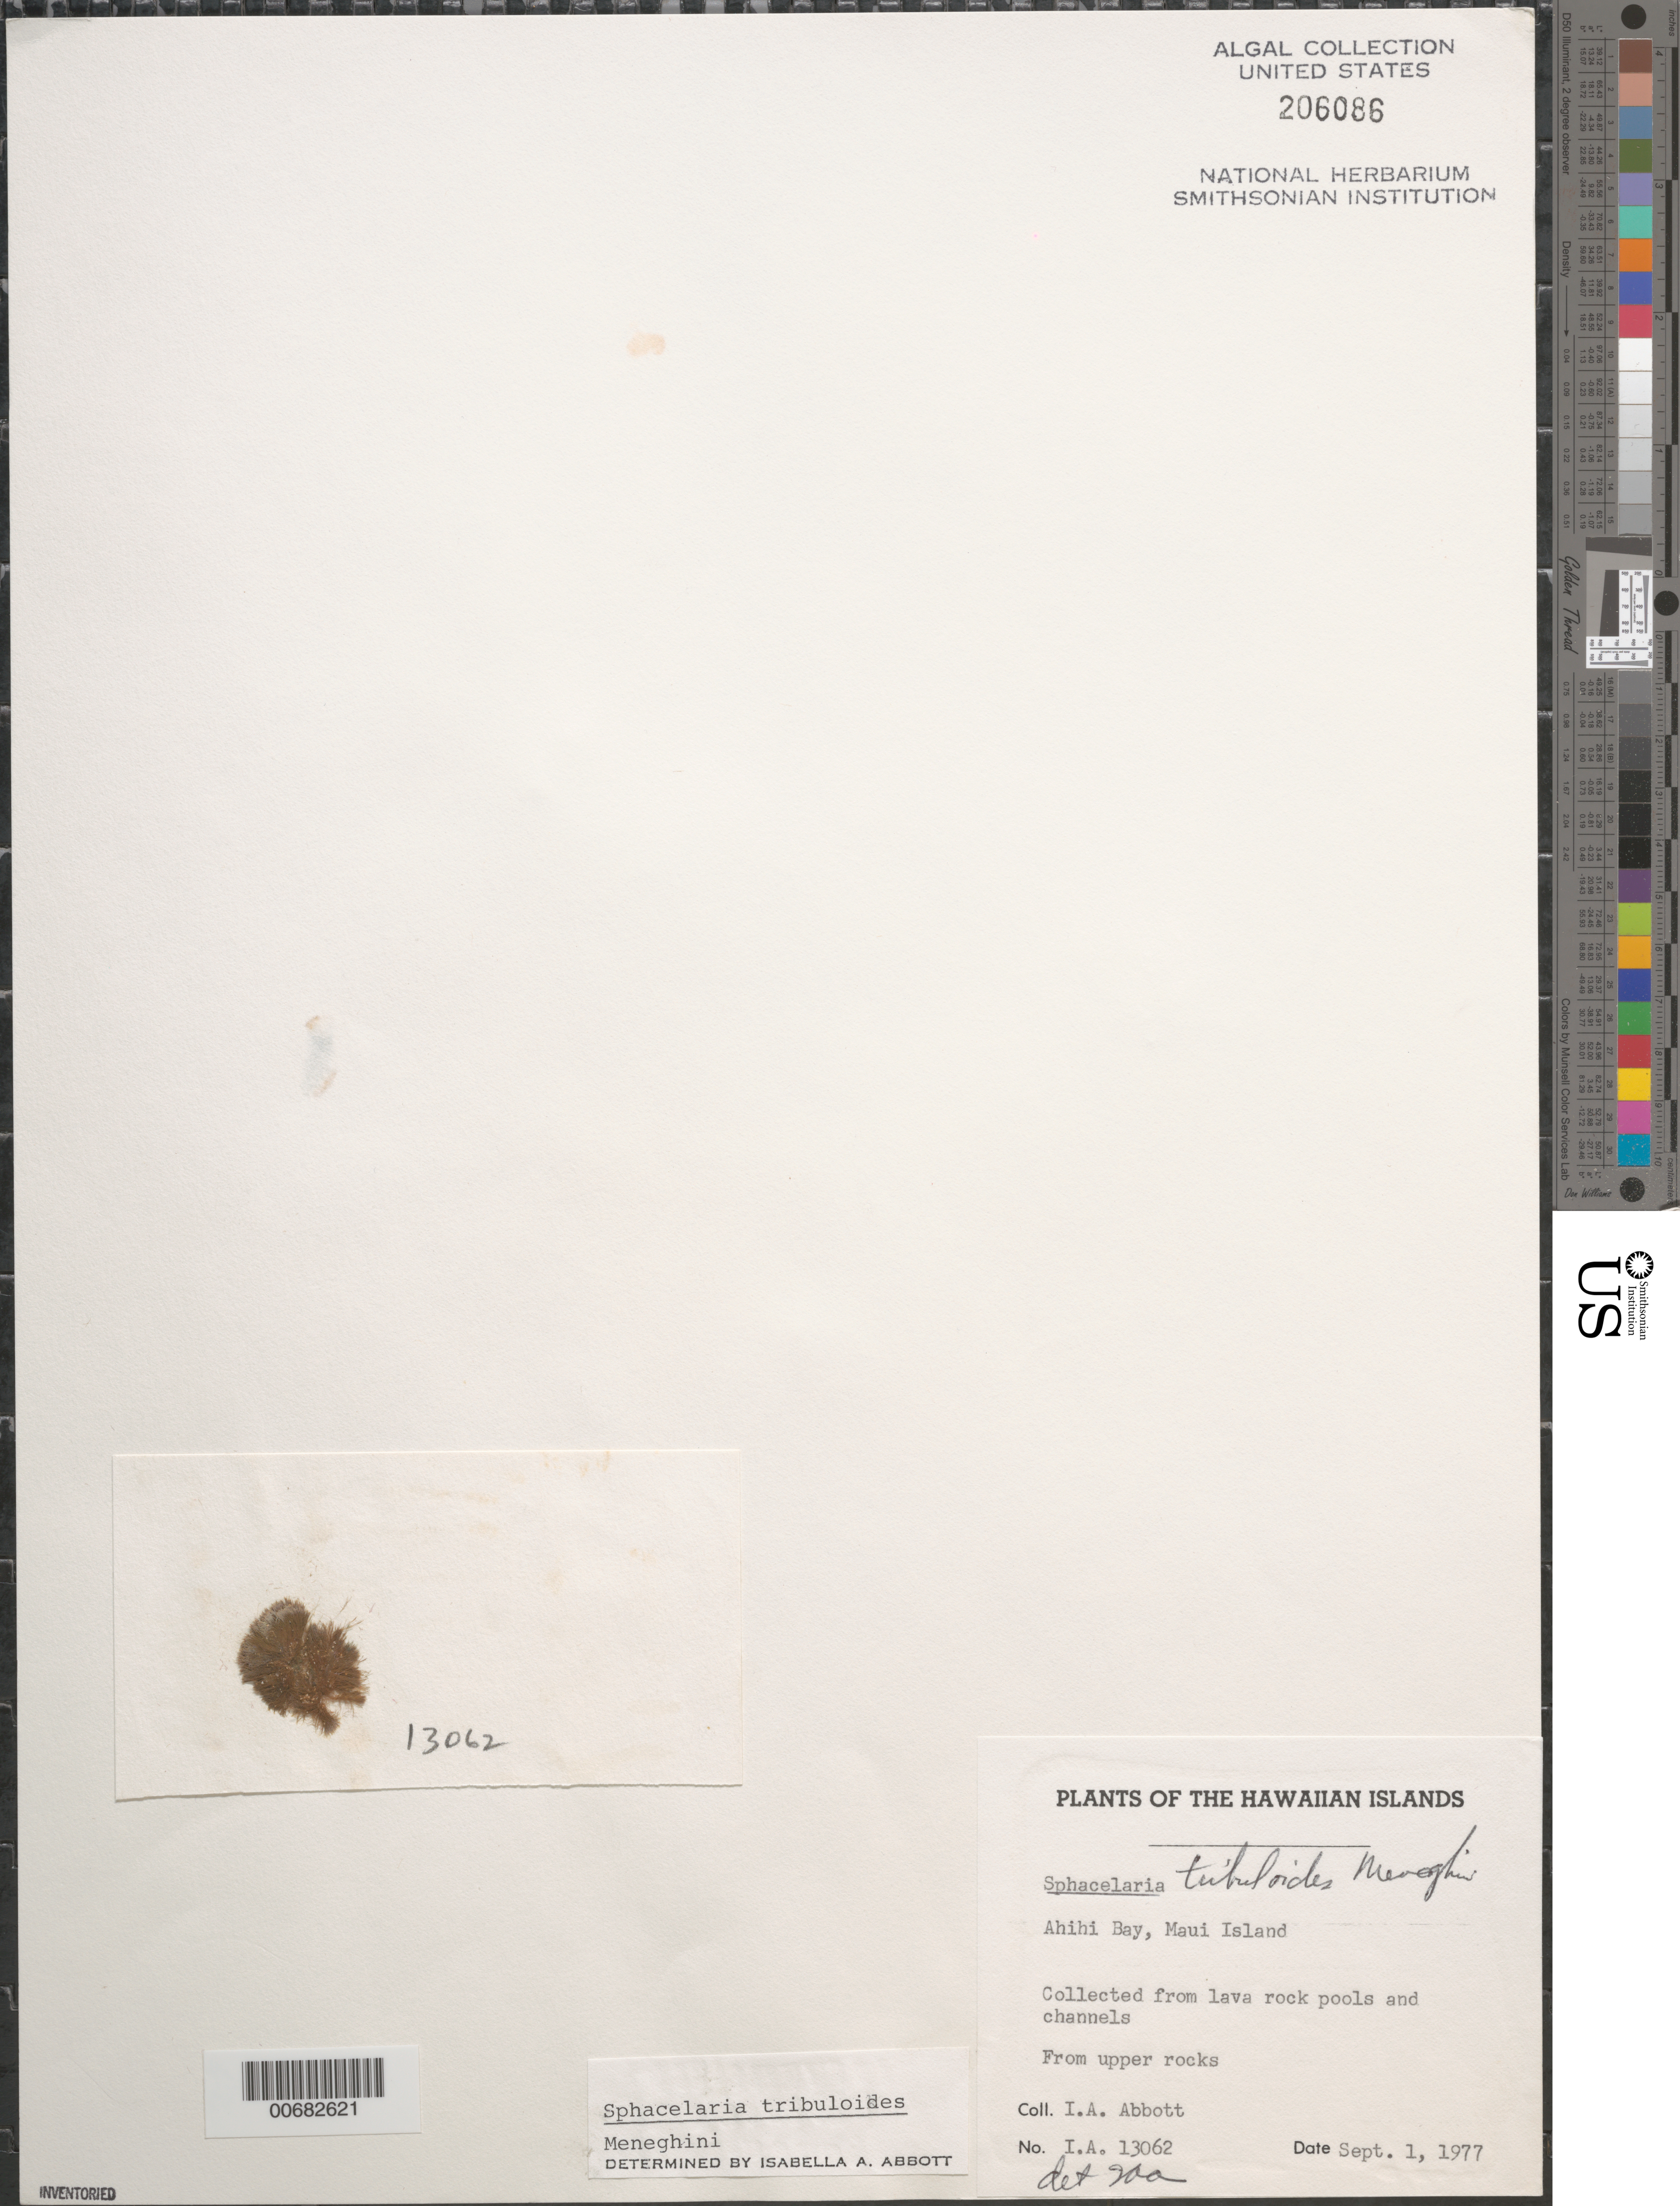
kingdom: Chromista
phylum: Ochrophyta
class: Phaeophyceae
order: Sphacelariales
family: Sphacelariaceae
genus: Sphacelaria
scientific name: Sphacelaria tribuloides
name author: Menegh.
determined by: Abbott, Isabella A.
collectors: I. A. Abbott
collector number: IAA 13062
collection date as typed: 01 Sep 1977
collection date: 1977-09-01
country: United States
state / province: Hawaii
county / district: Maui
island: Maui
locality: Ahihi Bay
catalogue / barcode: US 206086